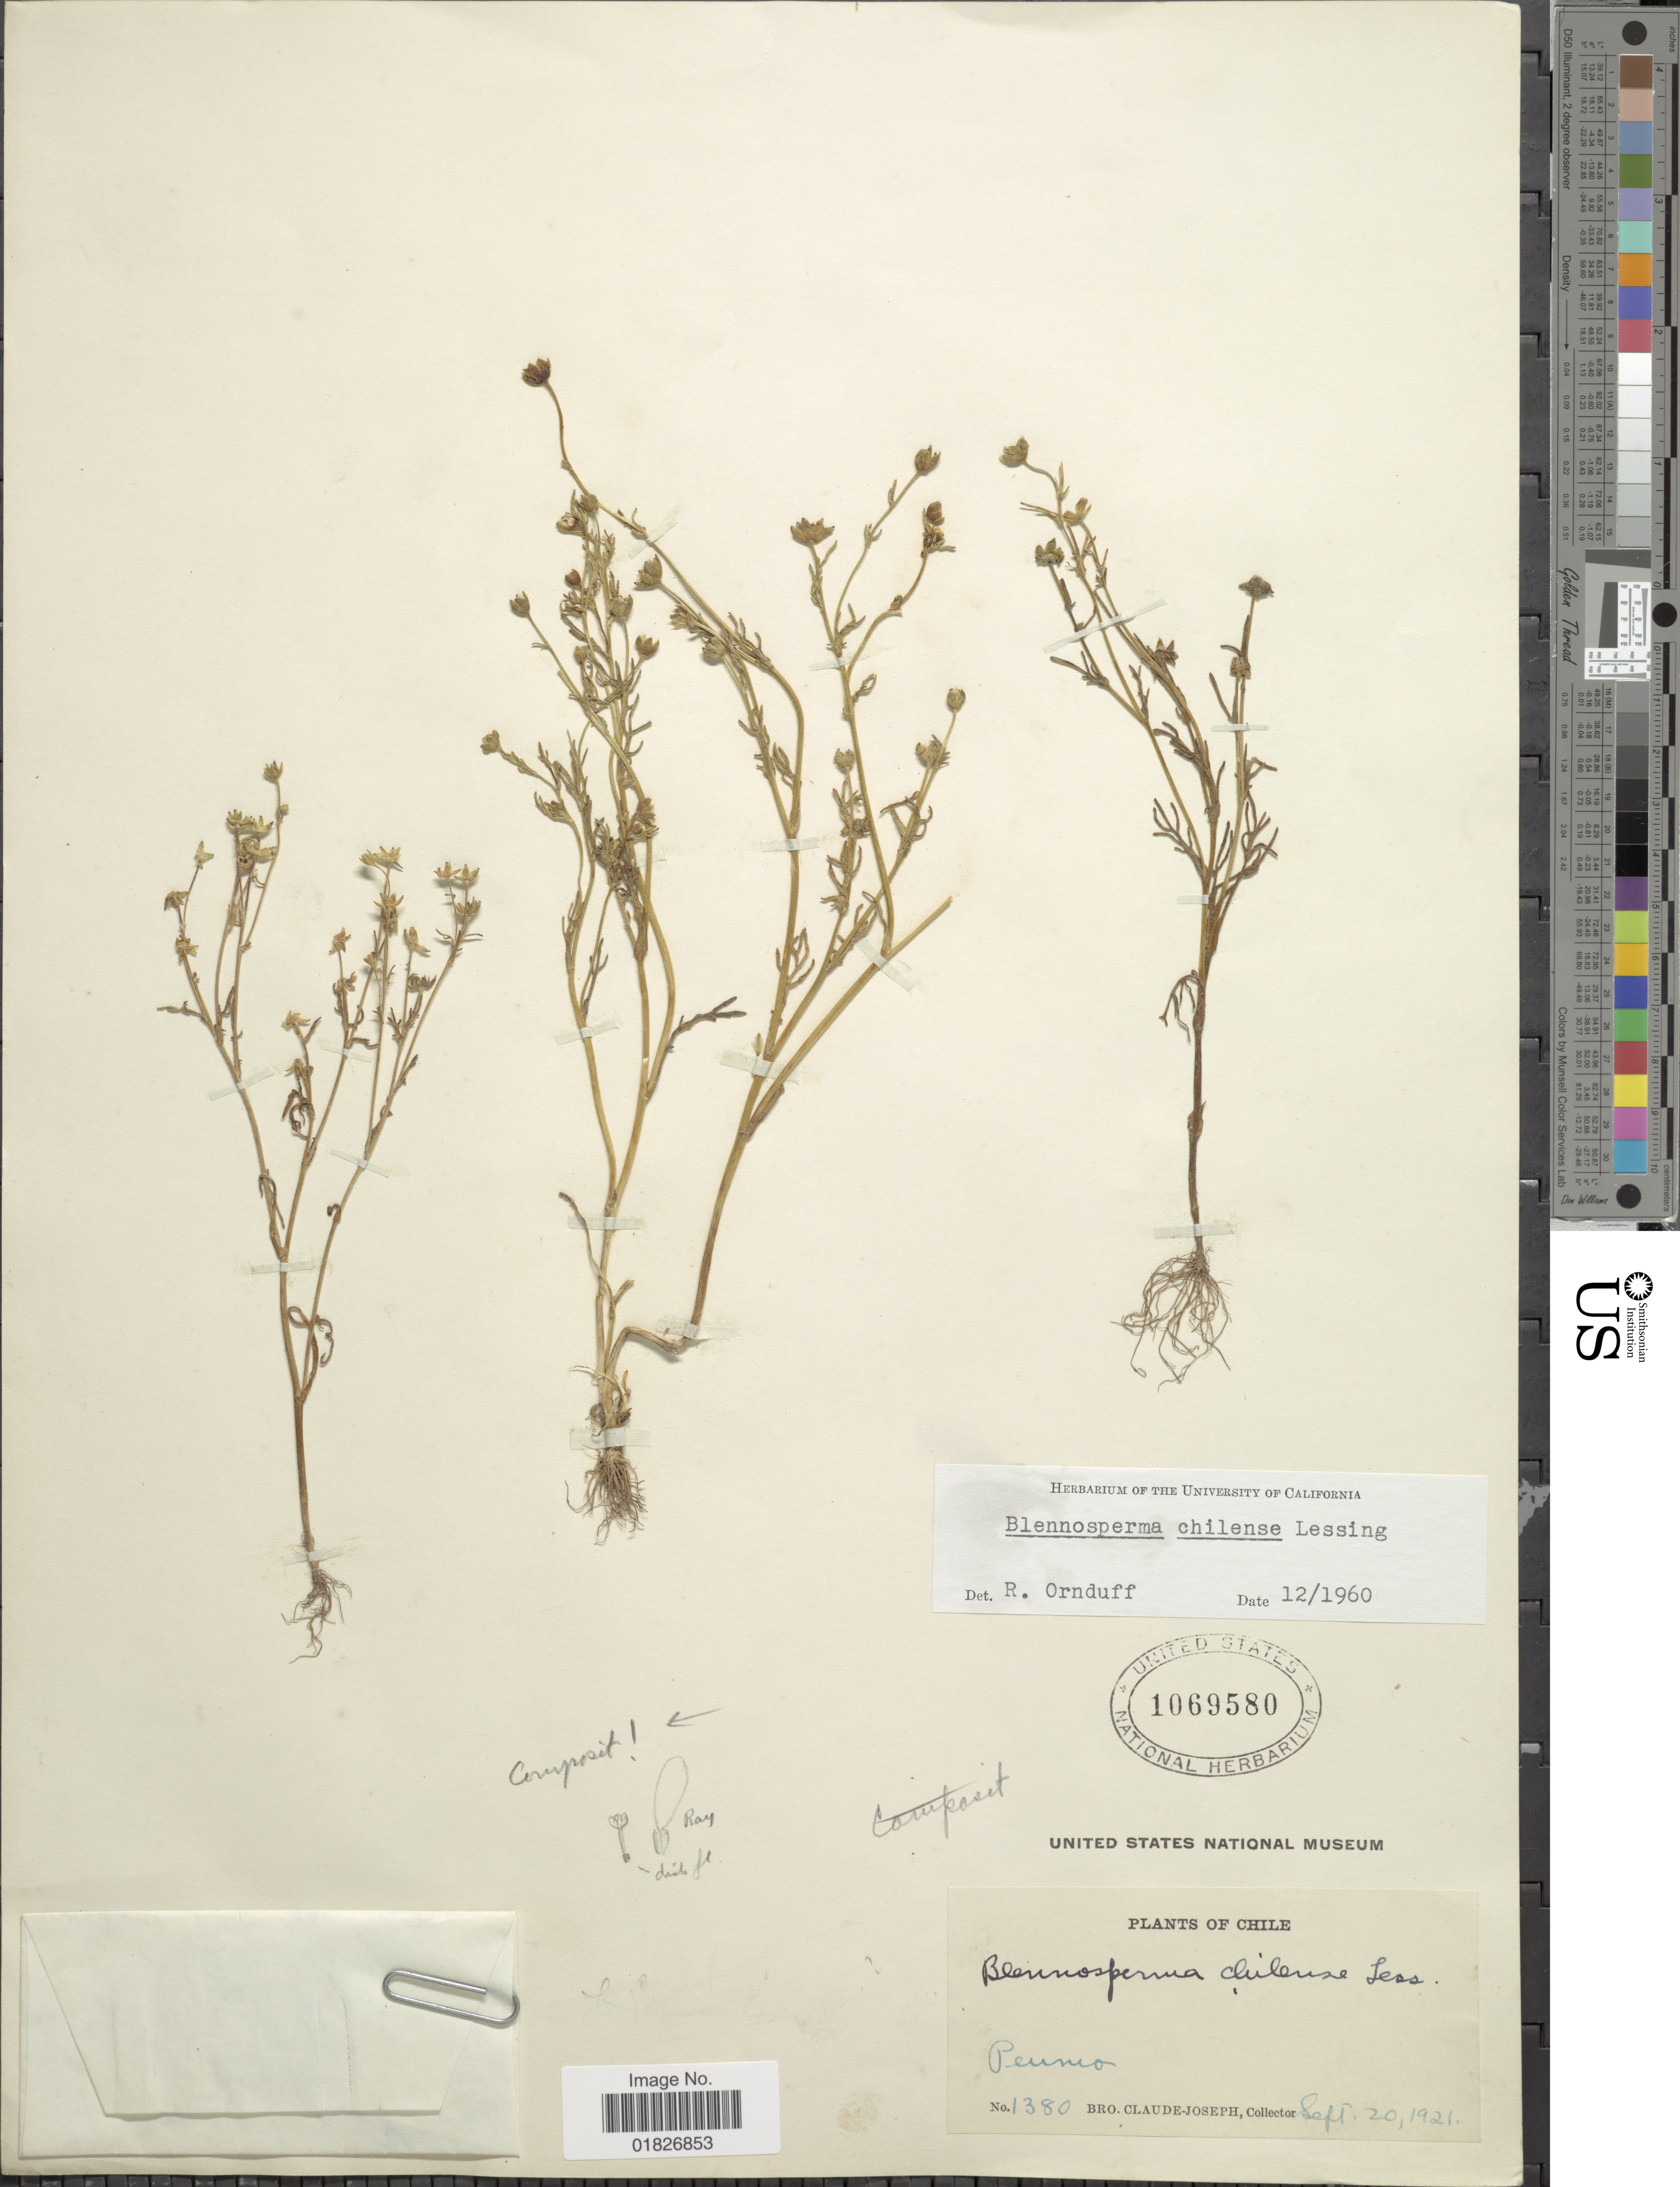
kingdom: Plantae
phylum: Tracheophyta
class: Magnoliopsida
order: Asterales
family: Asteraceae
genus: Blennosperma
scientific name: Blennosperma chilense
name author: Less.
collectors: Bro. Claude-Joseph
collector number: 1380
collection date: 1921-09-20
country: Chile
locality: Peumo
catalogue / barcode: US 1069580